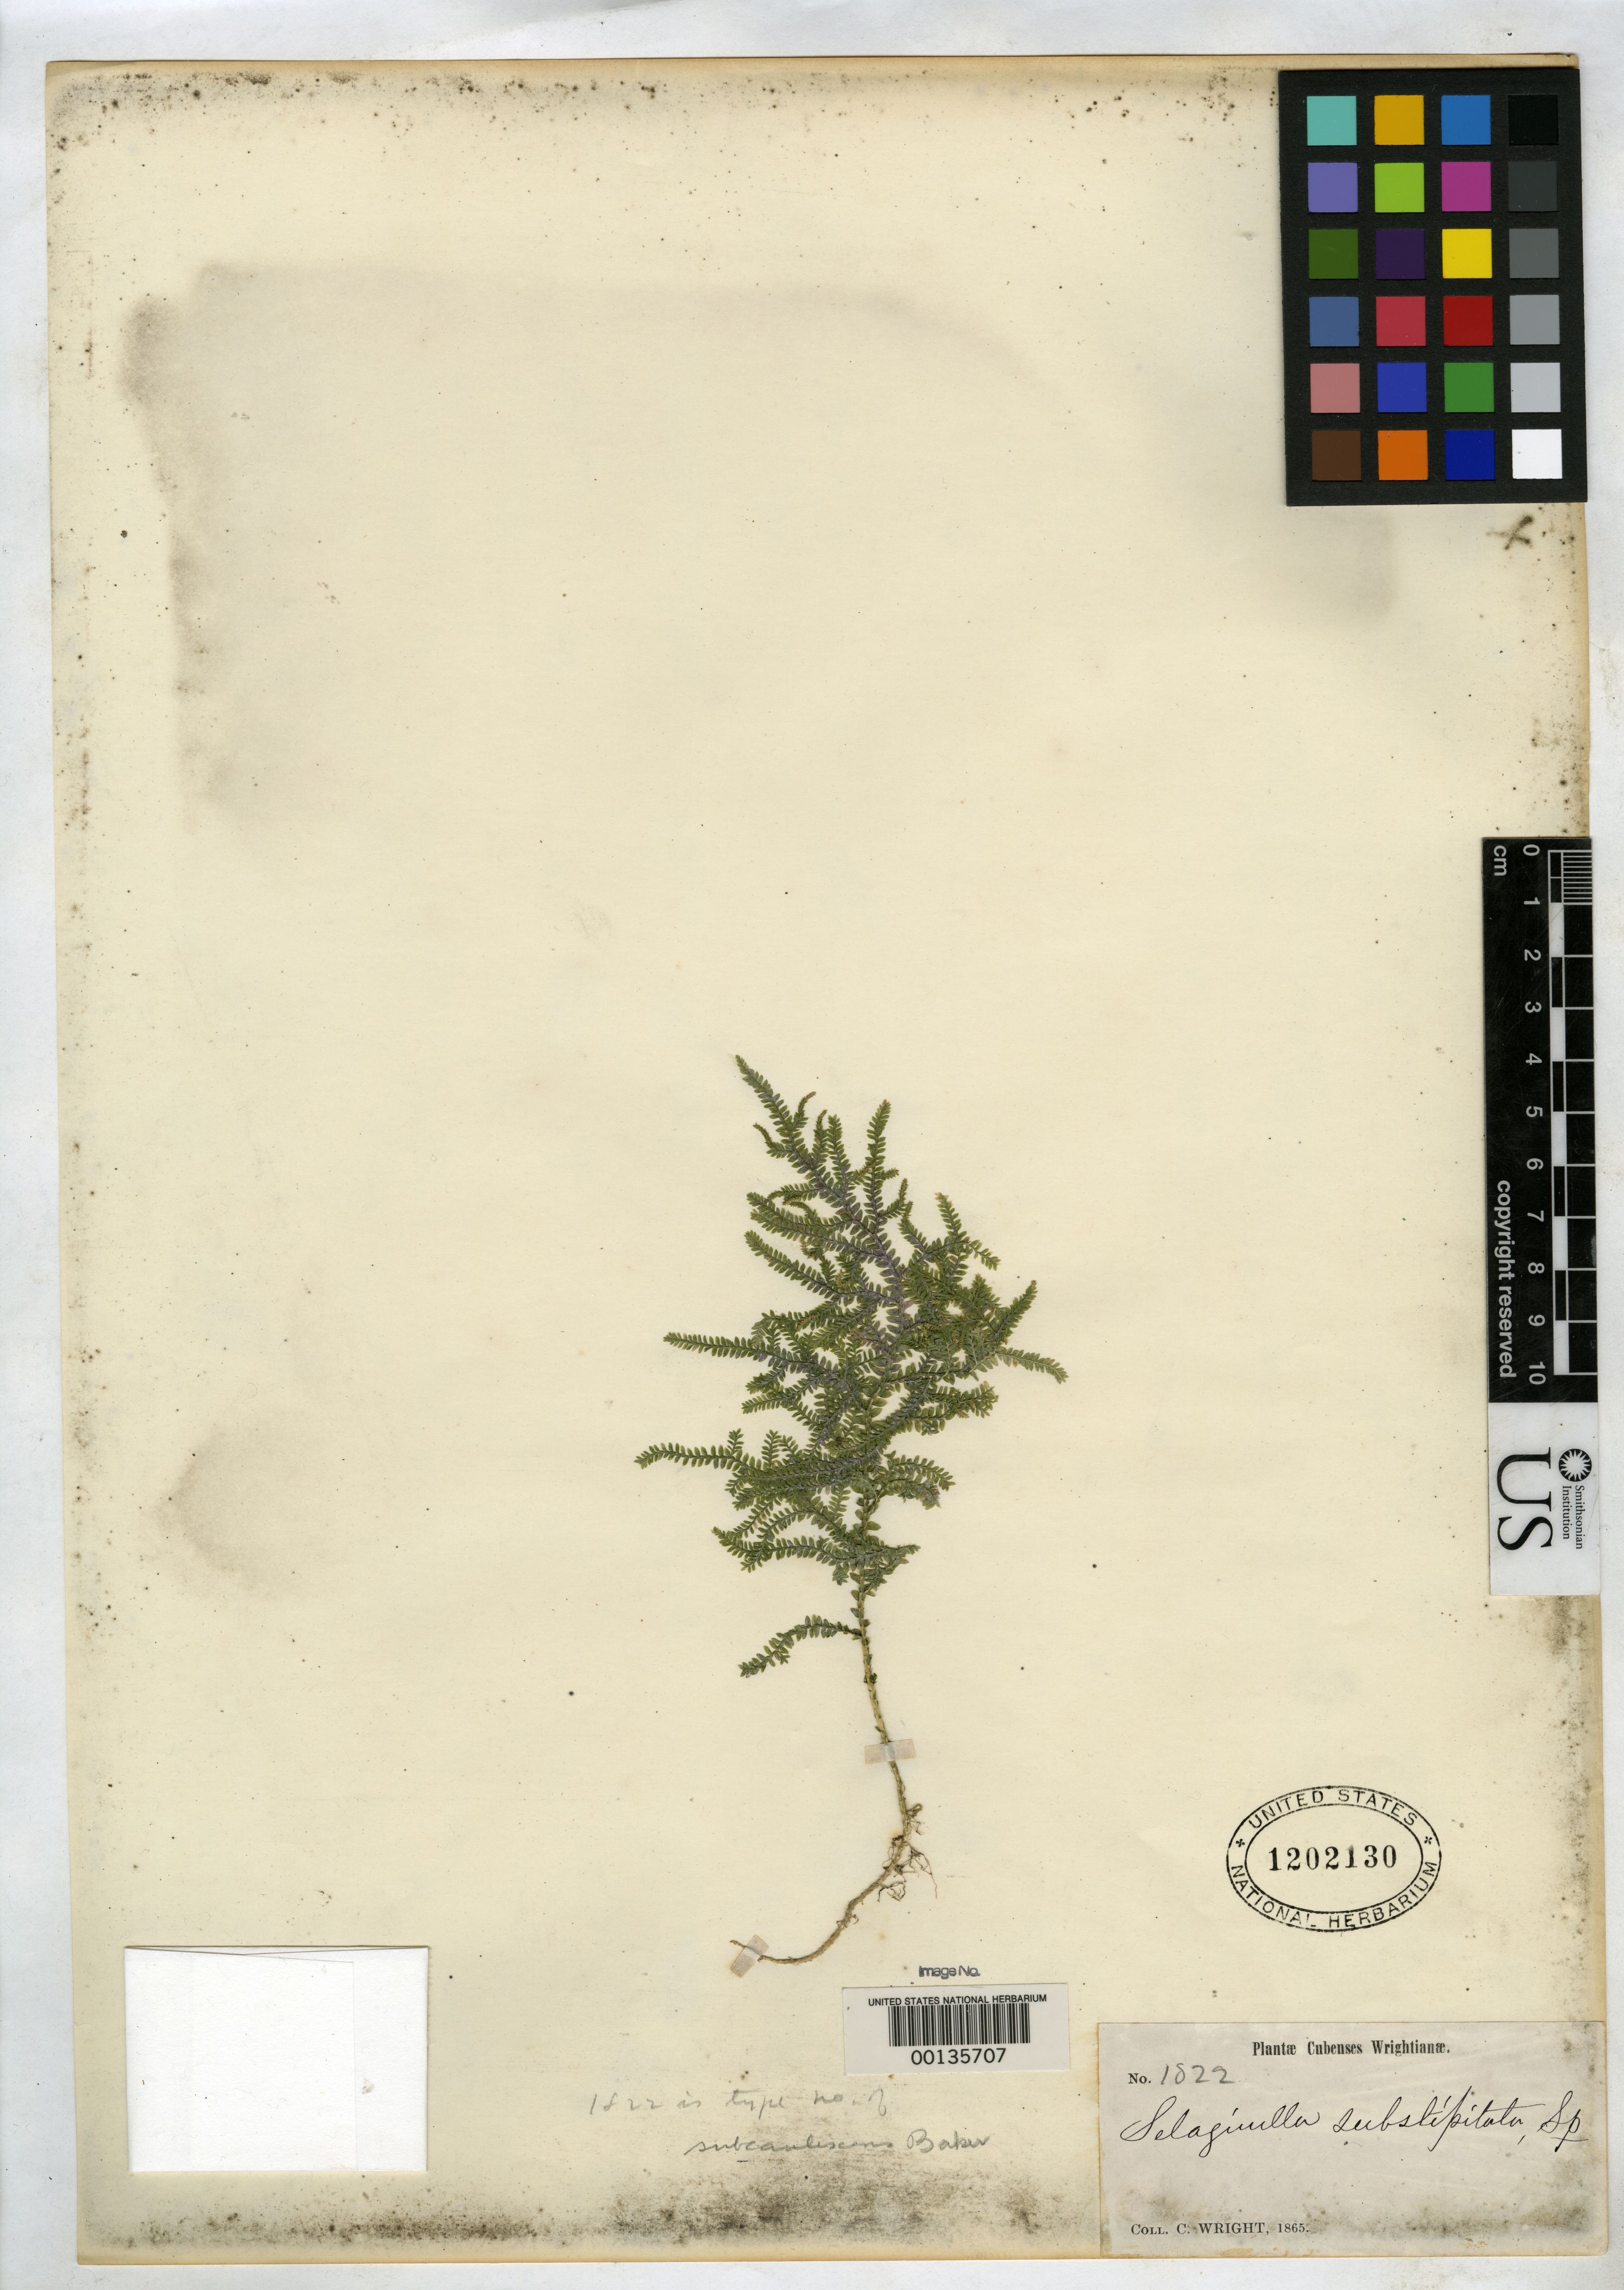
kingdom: Plantae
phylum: Tracheophyta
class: Lycopodiopsida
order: Selaginellales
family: Selaginellaceae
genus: Selaginella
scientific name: Selaginella subcaulescens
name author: Baker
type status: Type Collection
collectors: C. Wright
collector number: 1822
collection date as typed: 1865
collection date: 1865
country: Cuba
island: Greater Antilles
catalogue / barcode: US 1202130